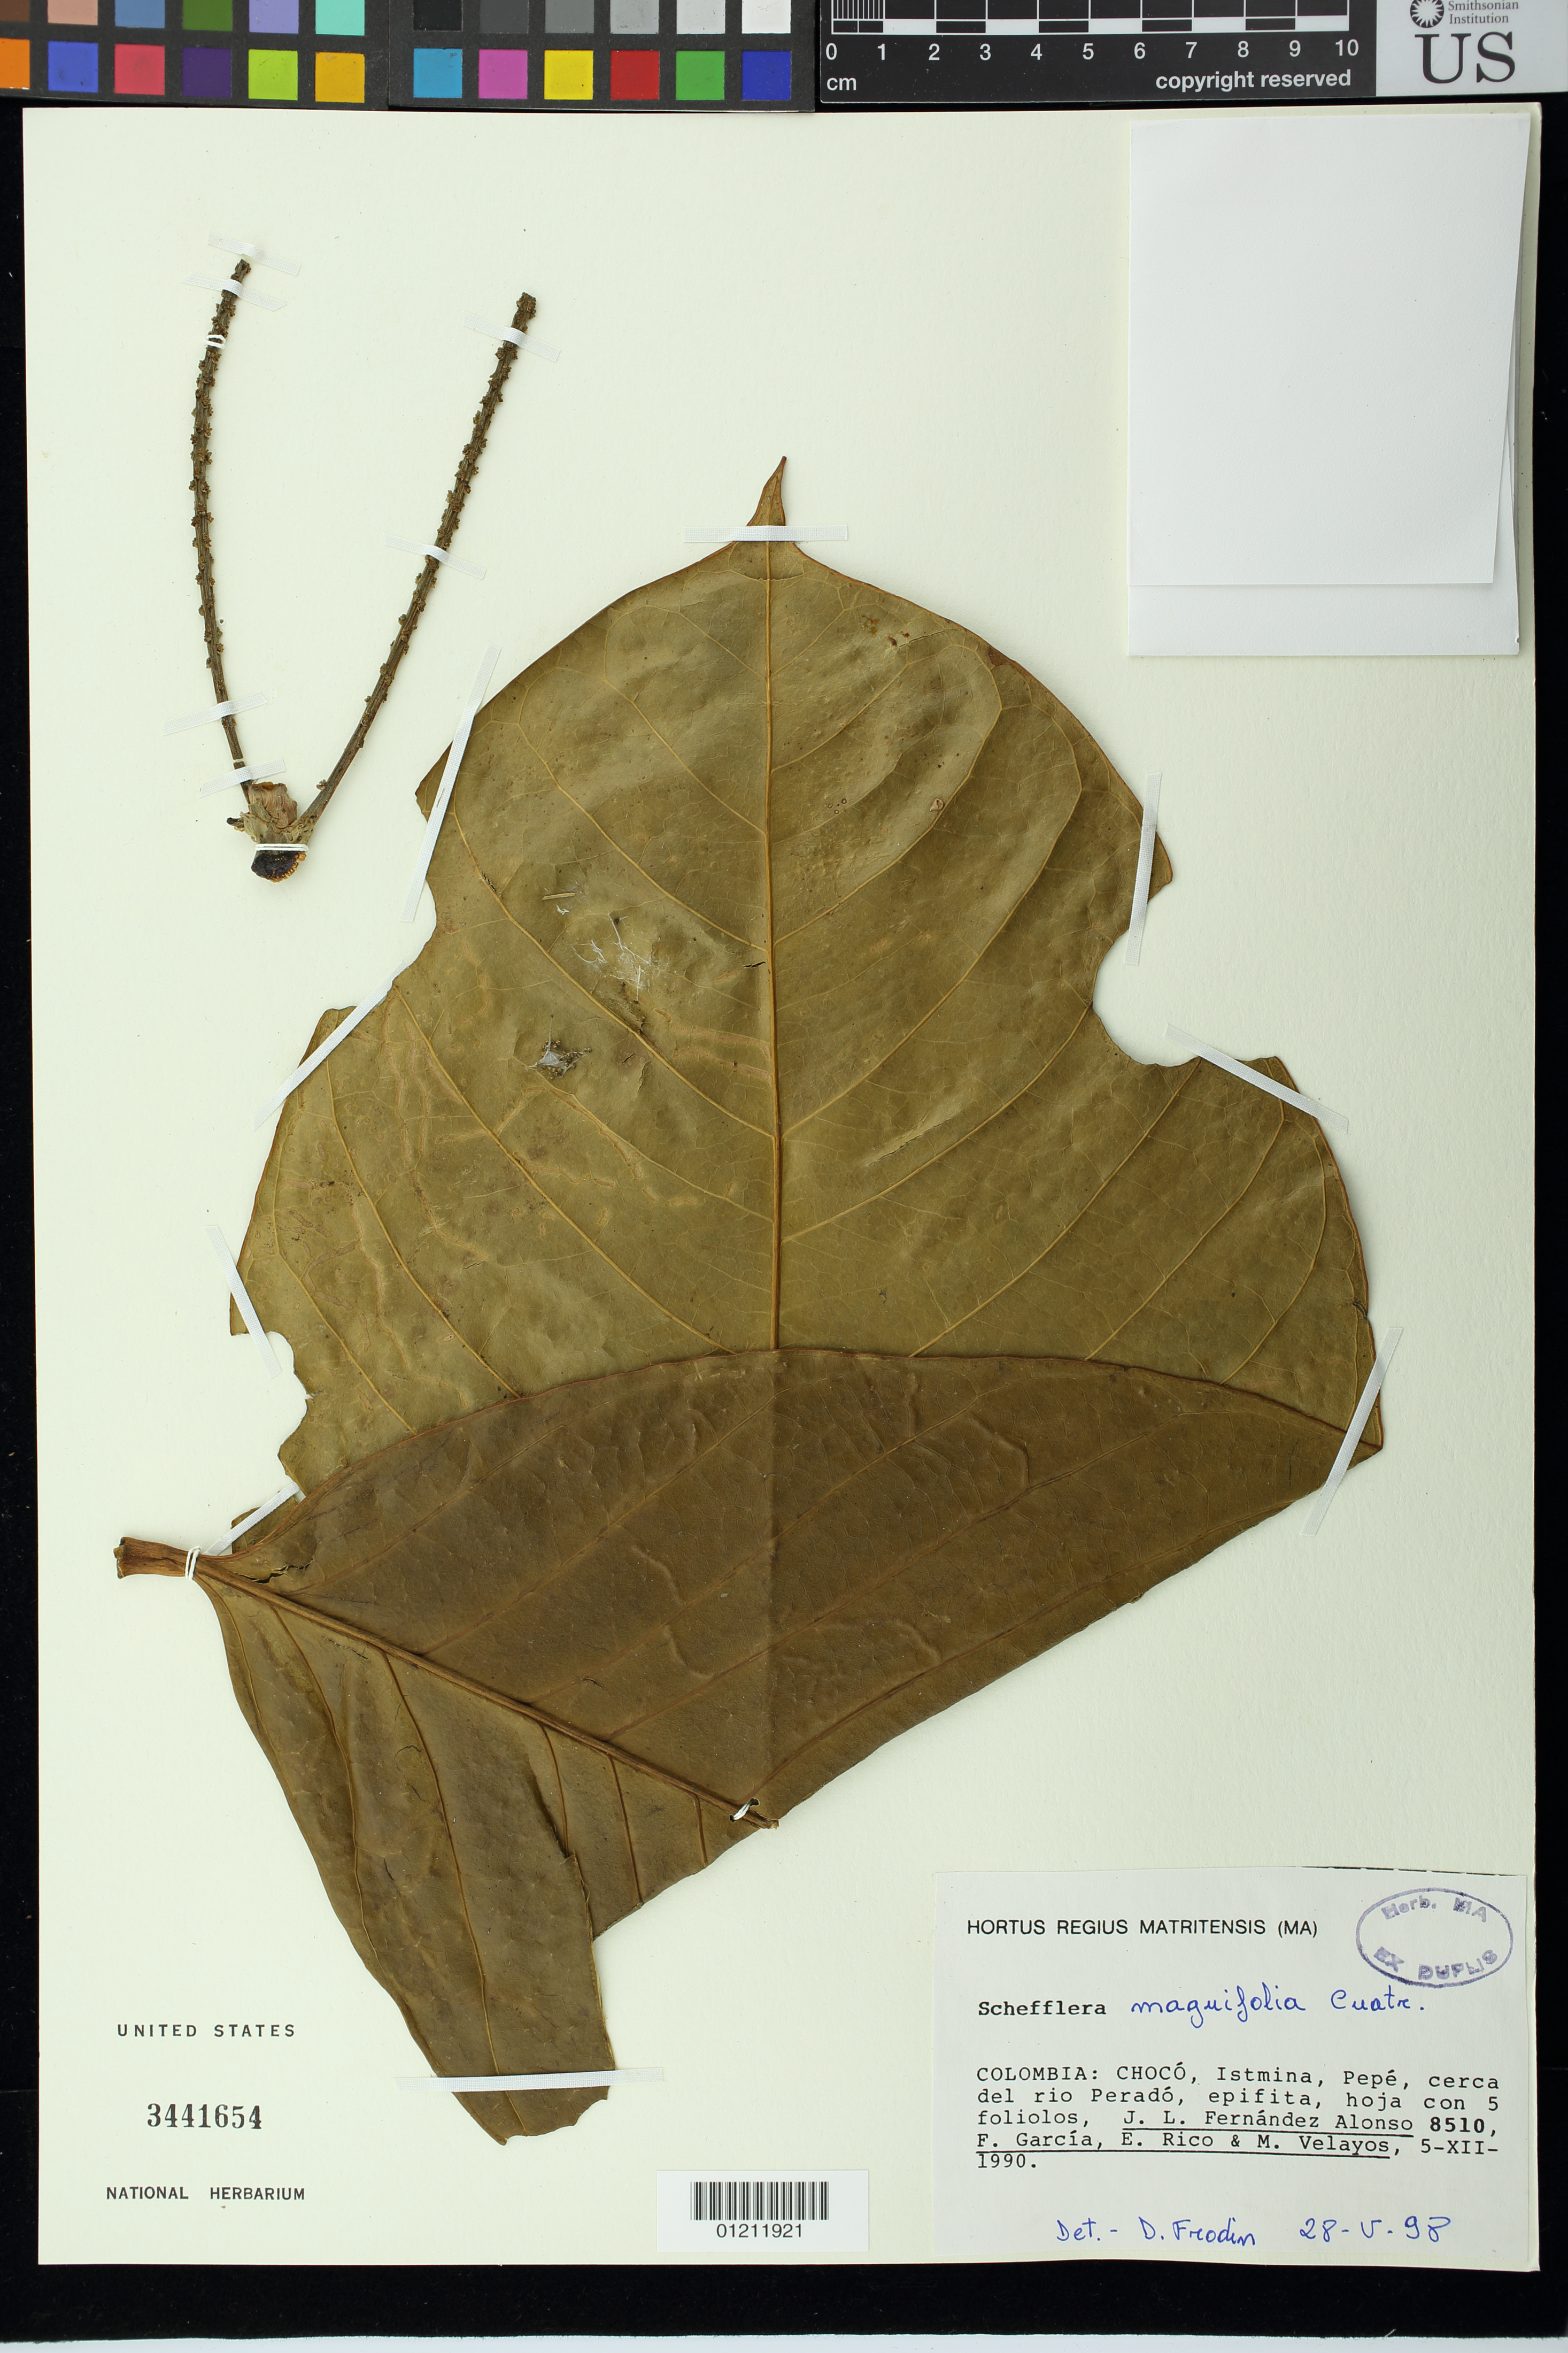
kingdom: Plantae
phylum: Tracheophyta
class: Magnoliopsida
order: Apiales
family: Araliaceae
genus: Schefflera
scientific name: Schefflera magnifolia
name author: Cuatrec.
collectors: J. L. Fernández-Alonso, F. Garcia, E. Rico & M. Velayos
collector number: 8510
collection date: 1990-12-05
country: Colombia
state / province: Choco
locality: Chocó, Istmina, Pepé, cerca del rio Peradó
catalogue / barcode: US 3441654